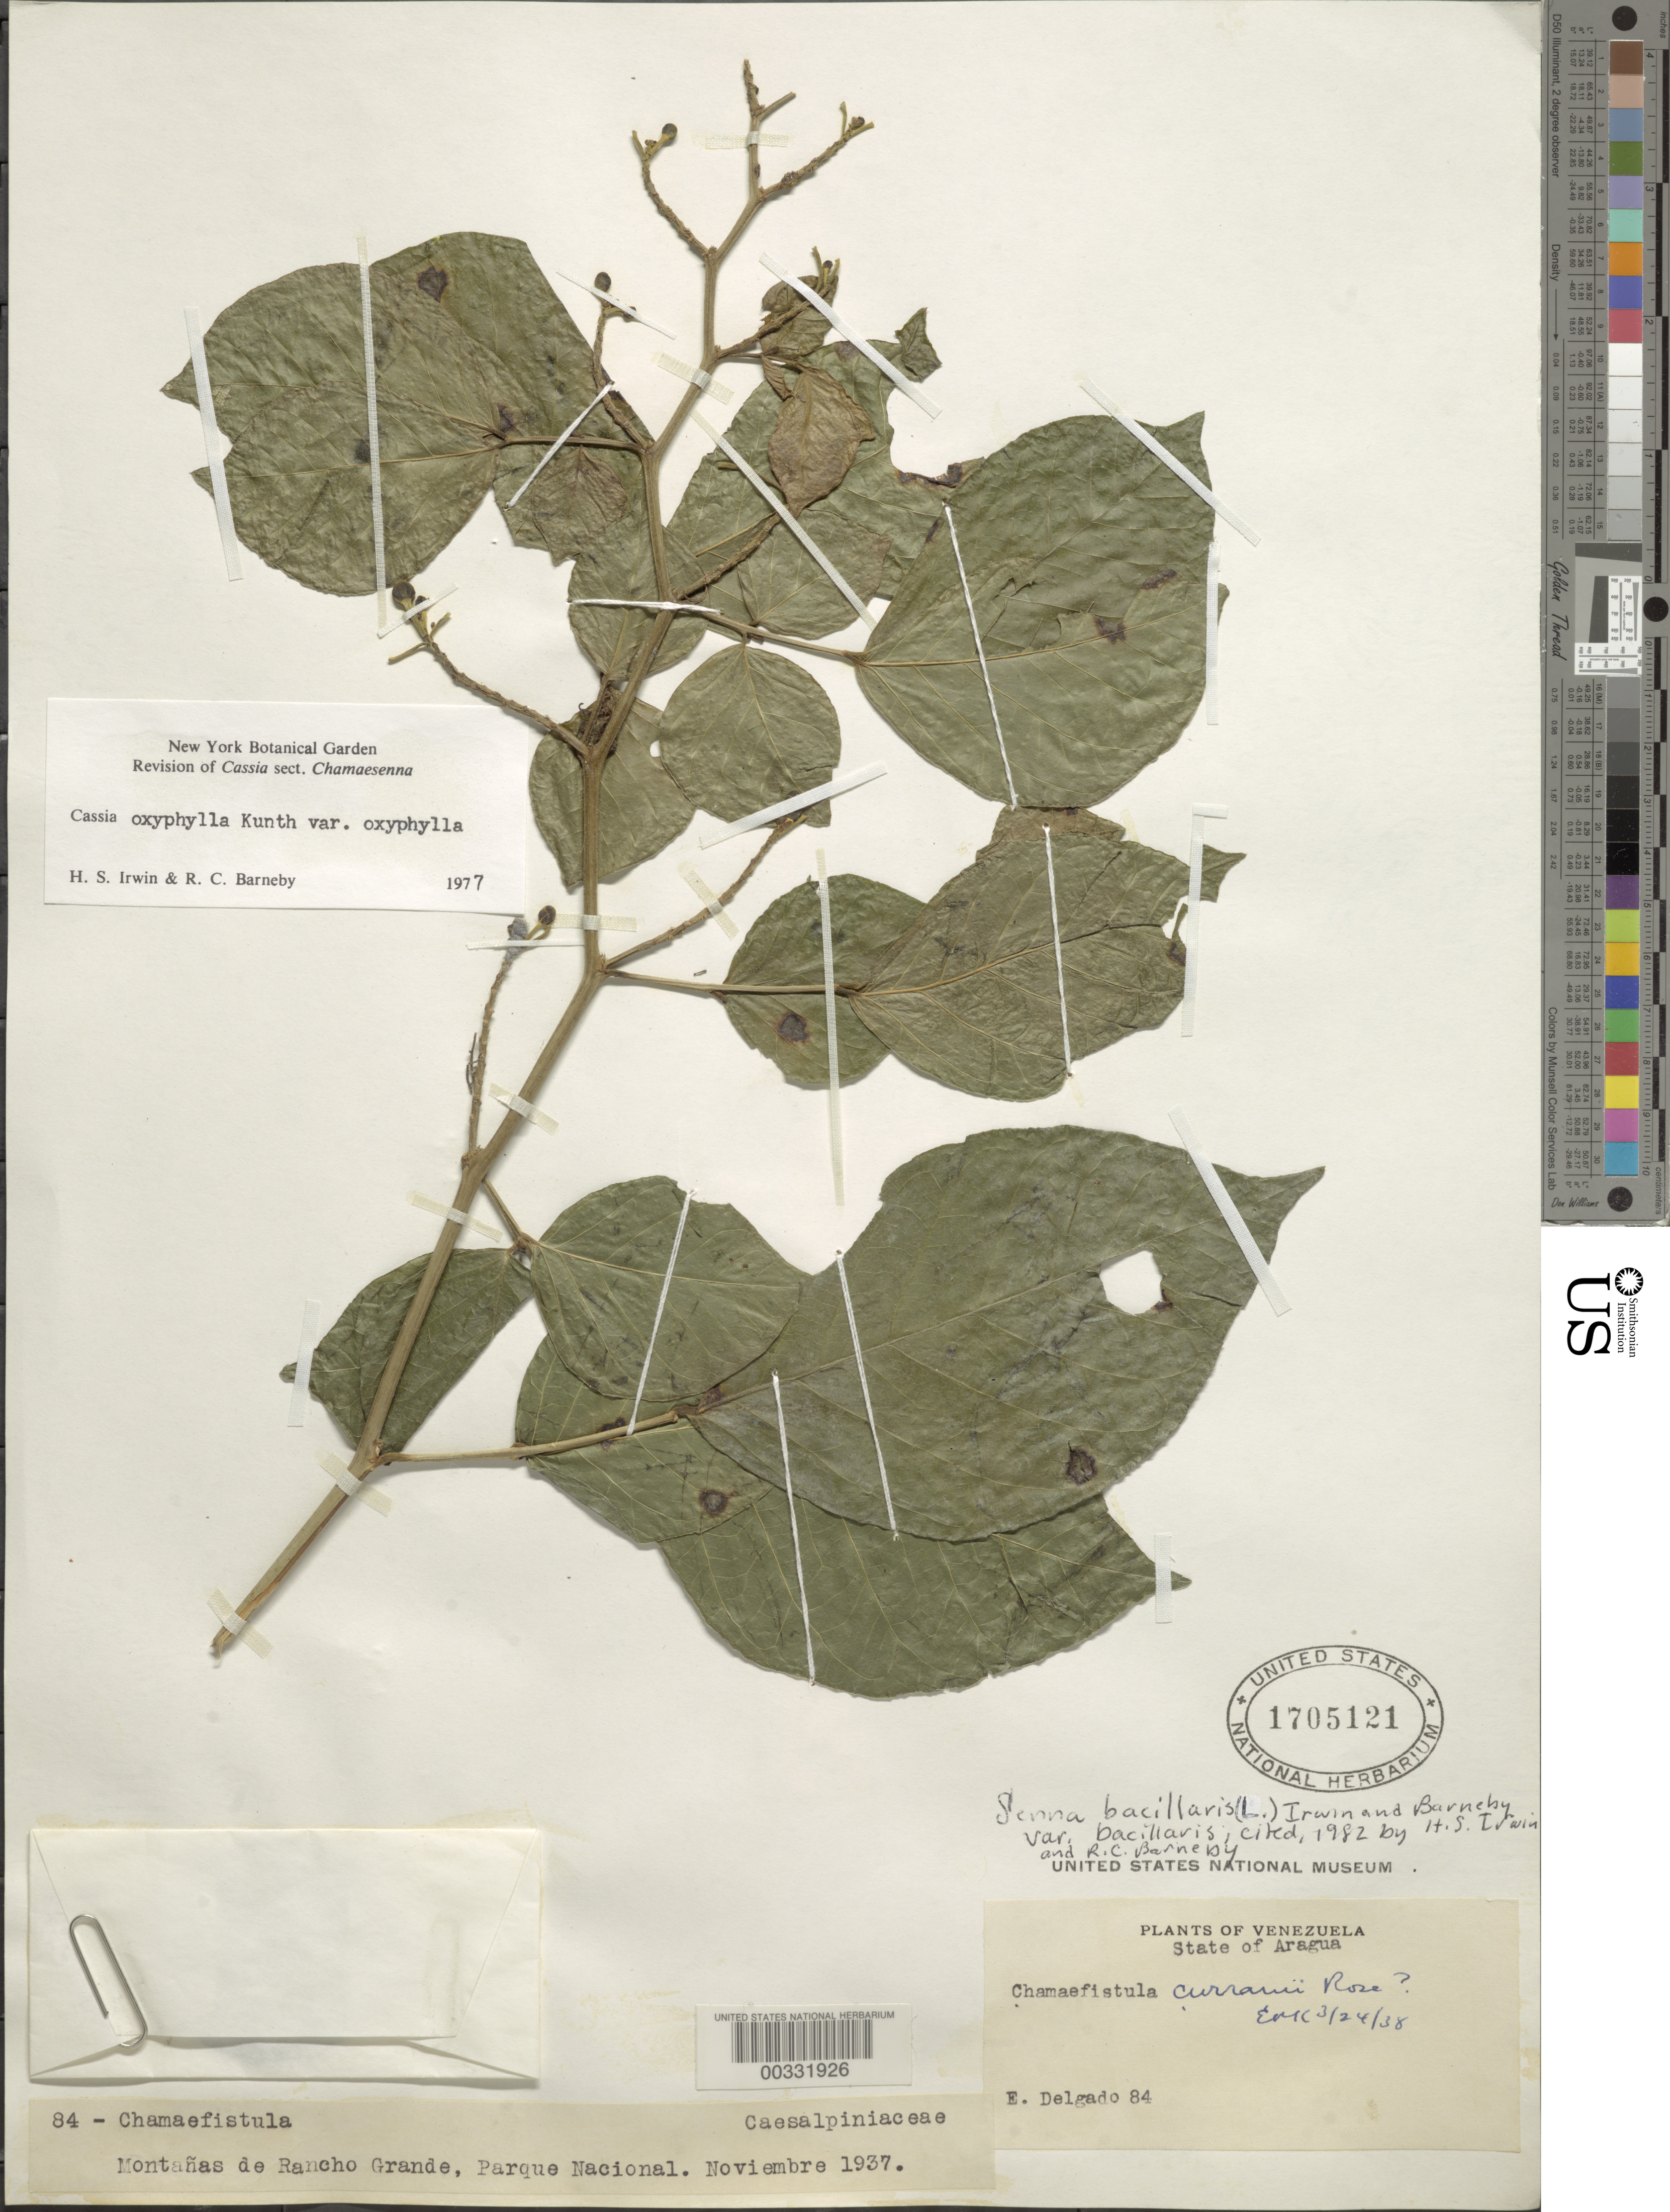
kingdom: Plantae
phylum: Tracheophyta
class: Magnoliopsida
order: Fabales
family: Fabaceae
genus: Senna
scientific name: Senna bacillaris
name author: (L. f.) H.S. Irwin & Barneby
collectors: E. Delgado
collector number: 84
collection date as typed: Nov 1937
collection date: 1937-11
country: Venezuela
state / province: Aragua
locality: Montanas de rancho grande, parque nacional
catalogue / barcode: US 1705121